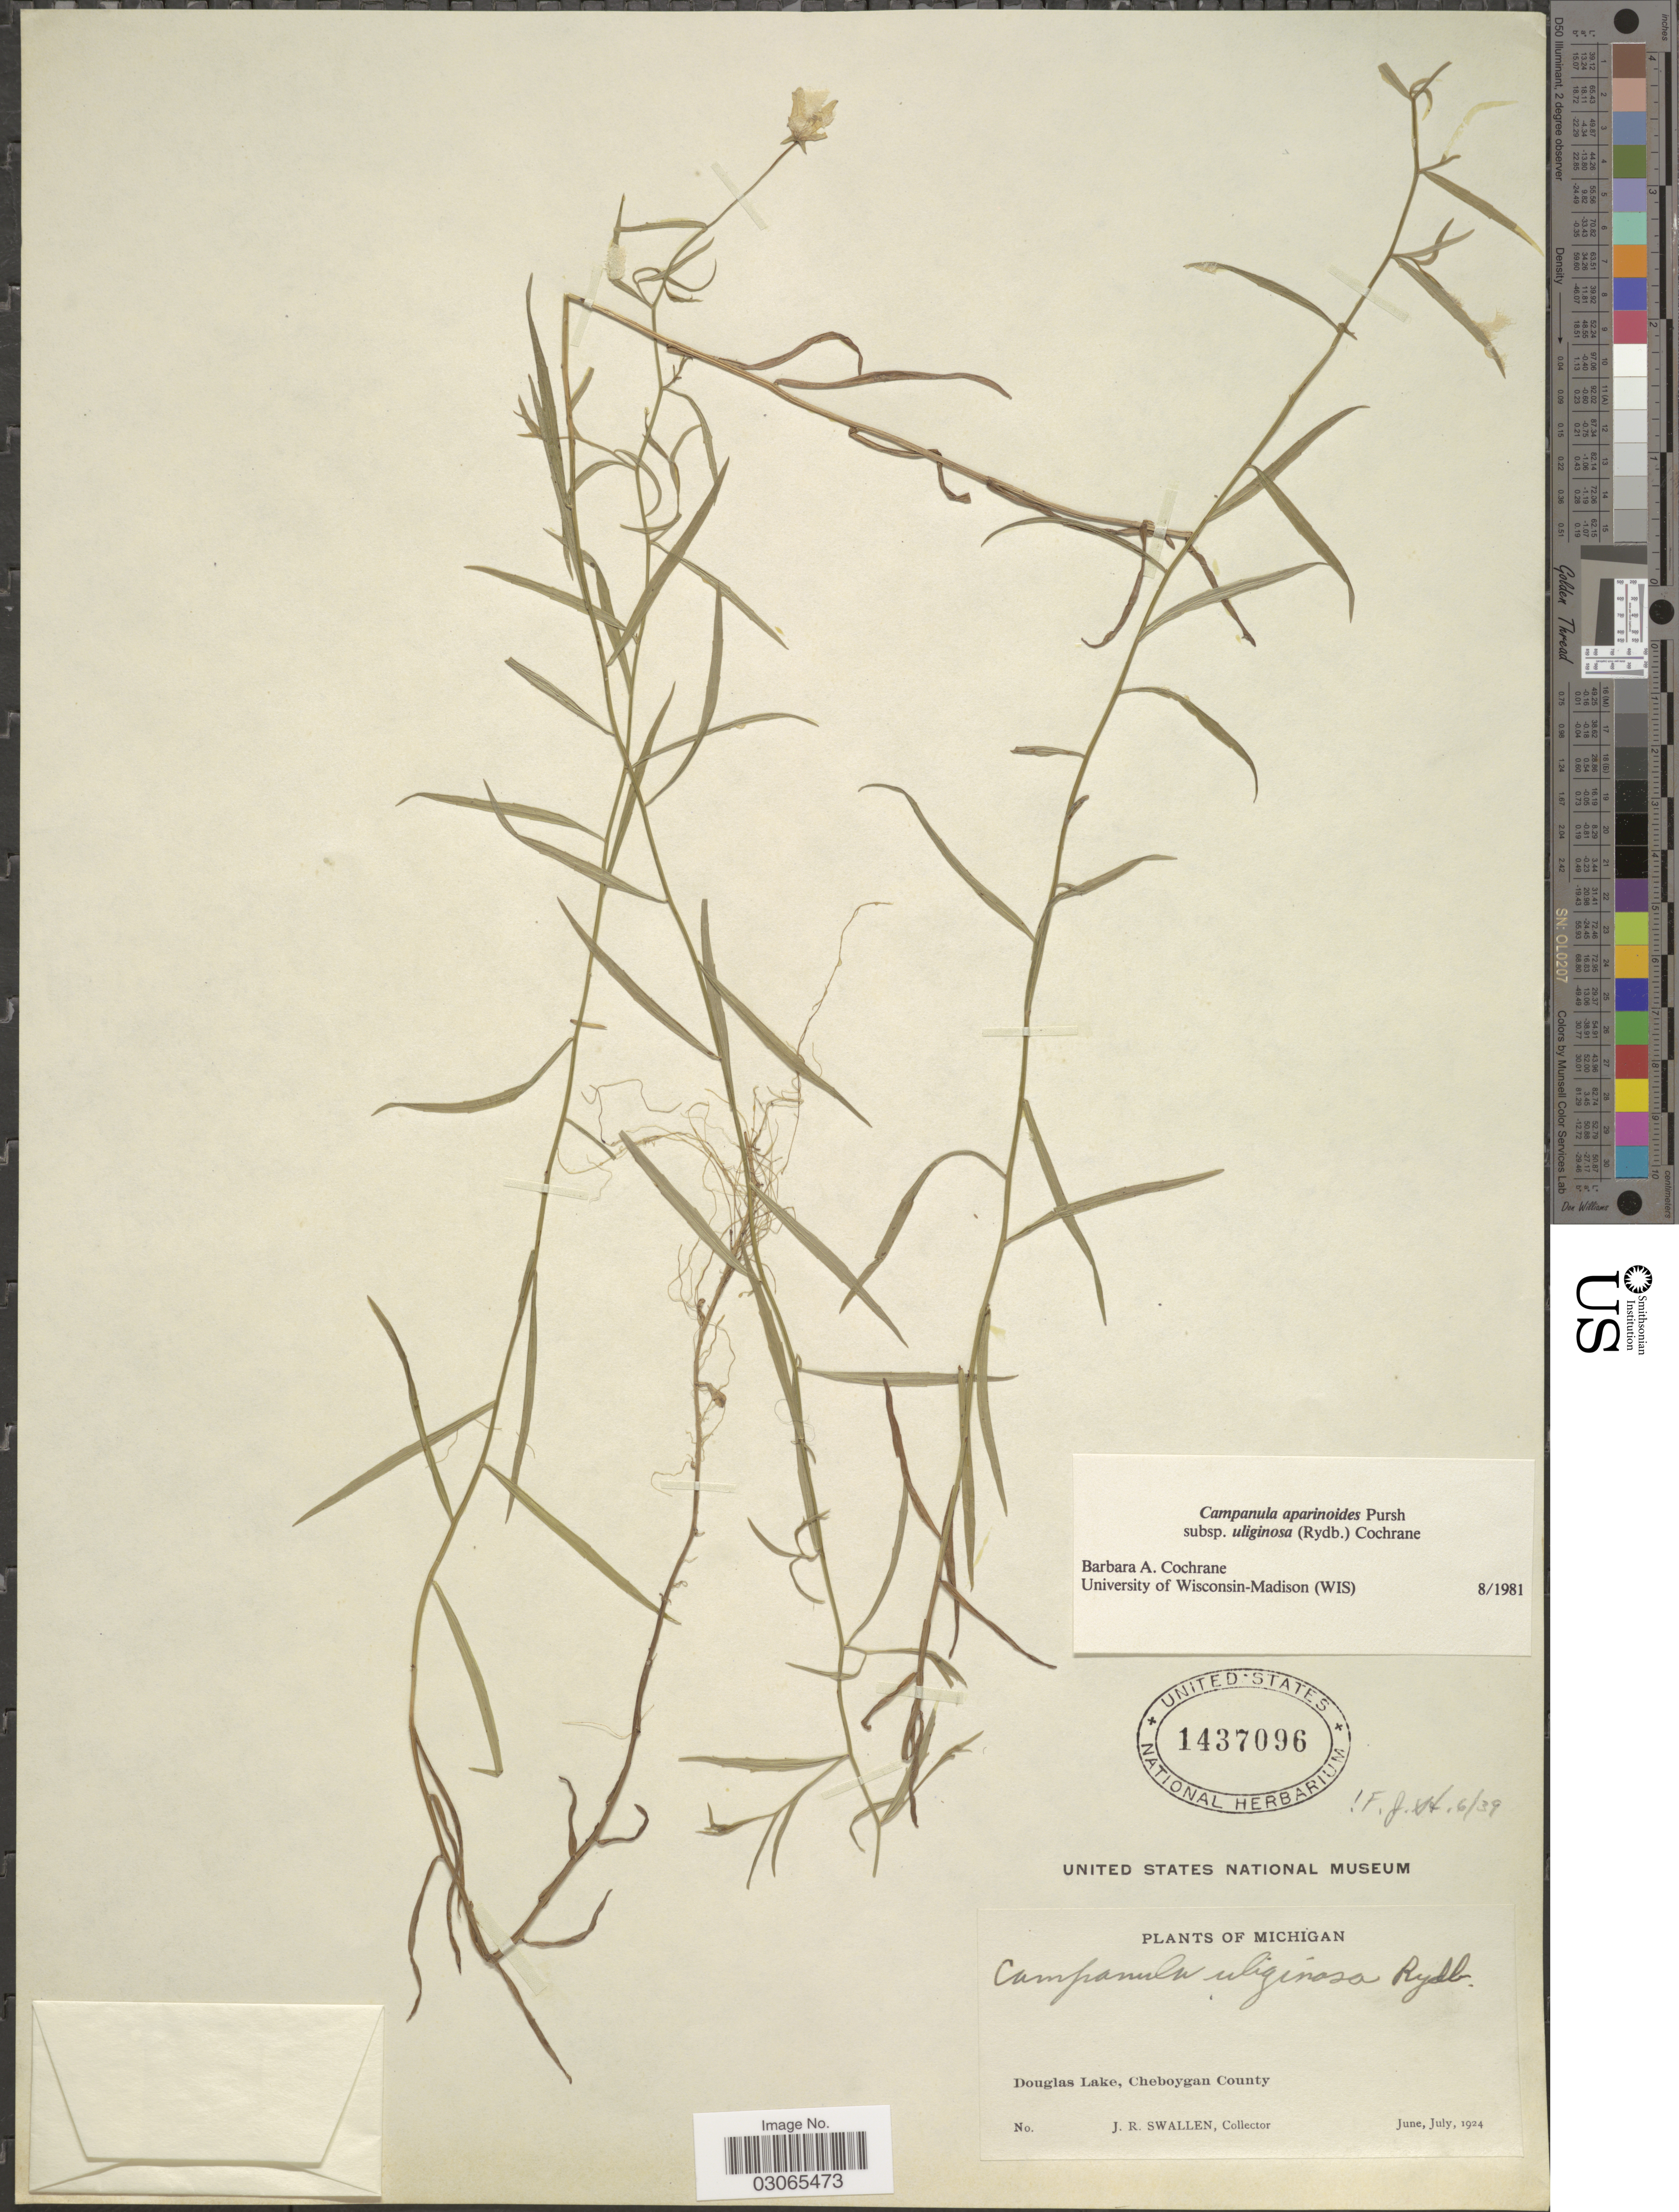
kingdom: Plantae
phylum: Tracheophyta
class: Magnoliopsida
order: Asterales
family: Campanulaceae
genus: Campanula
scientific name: Campanula aparinoides var. uliginosa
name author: (Rydb.) Gleason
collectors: J. R. Swallen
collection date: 1924-06/1924-07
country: United States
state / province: Michigan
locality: Douglas Lake, Cheboygan County.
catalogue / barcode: US 1437096